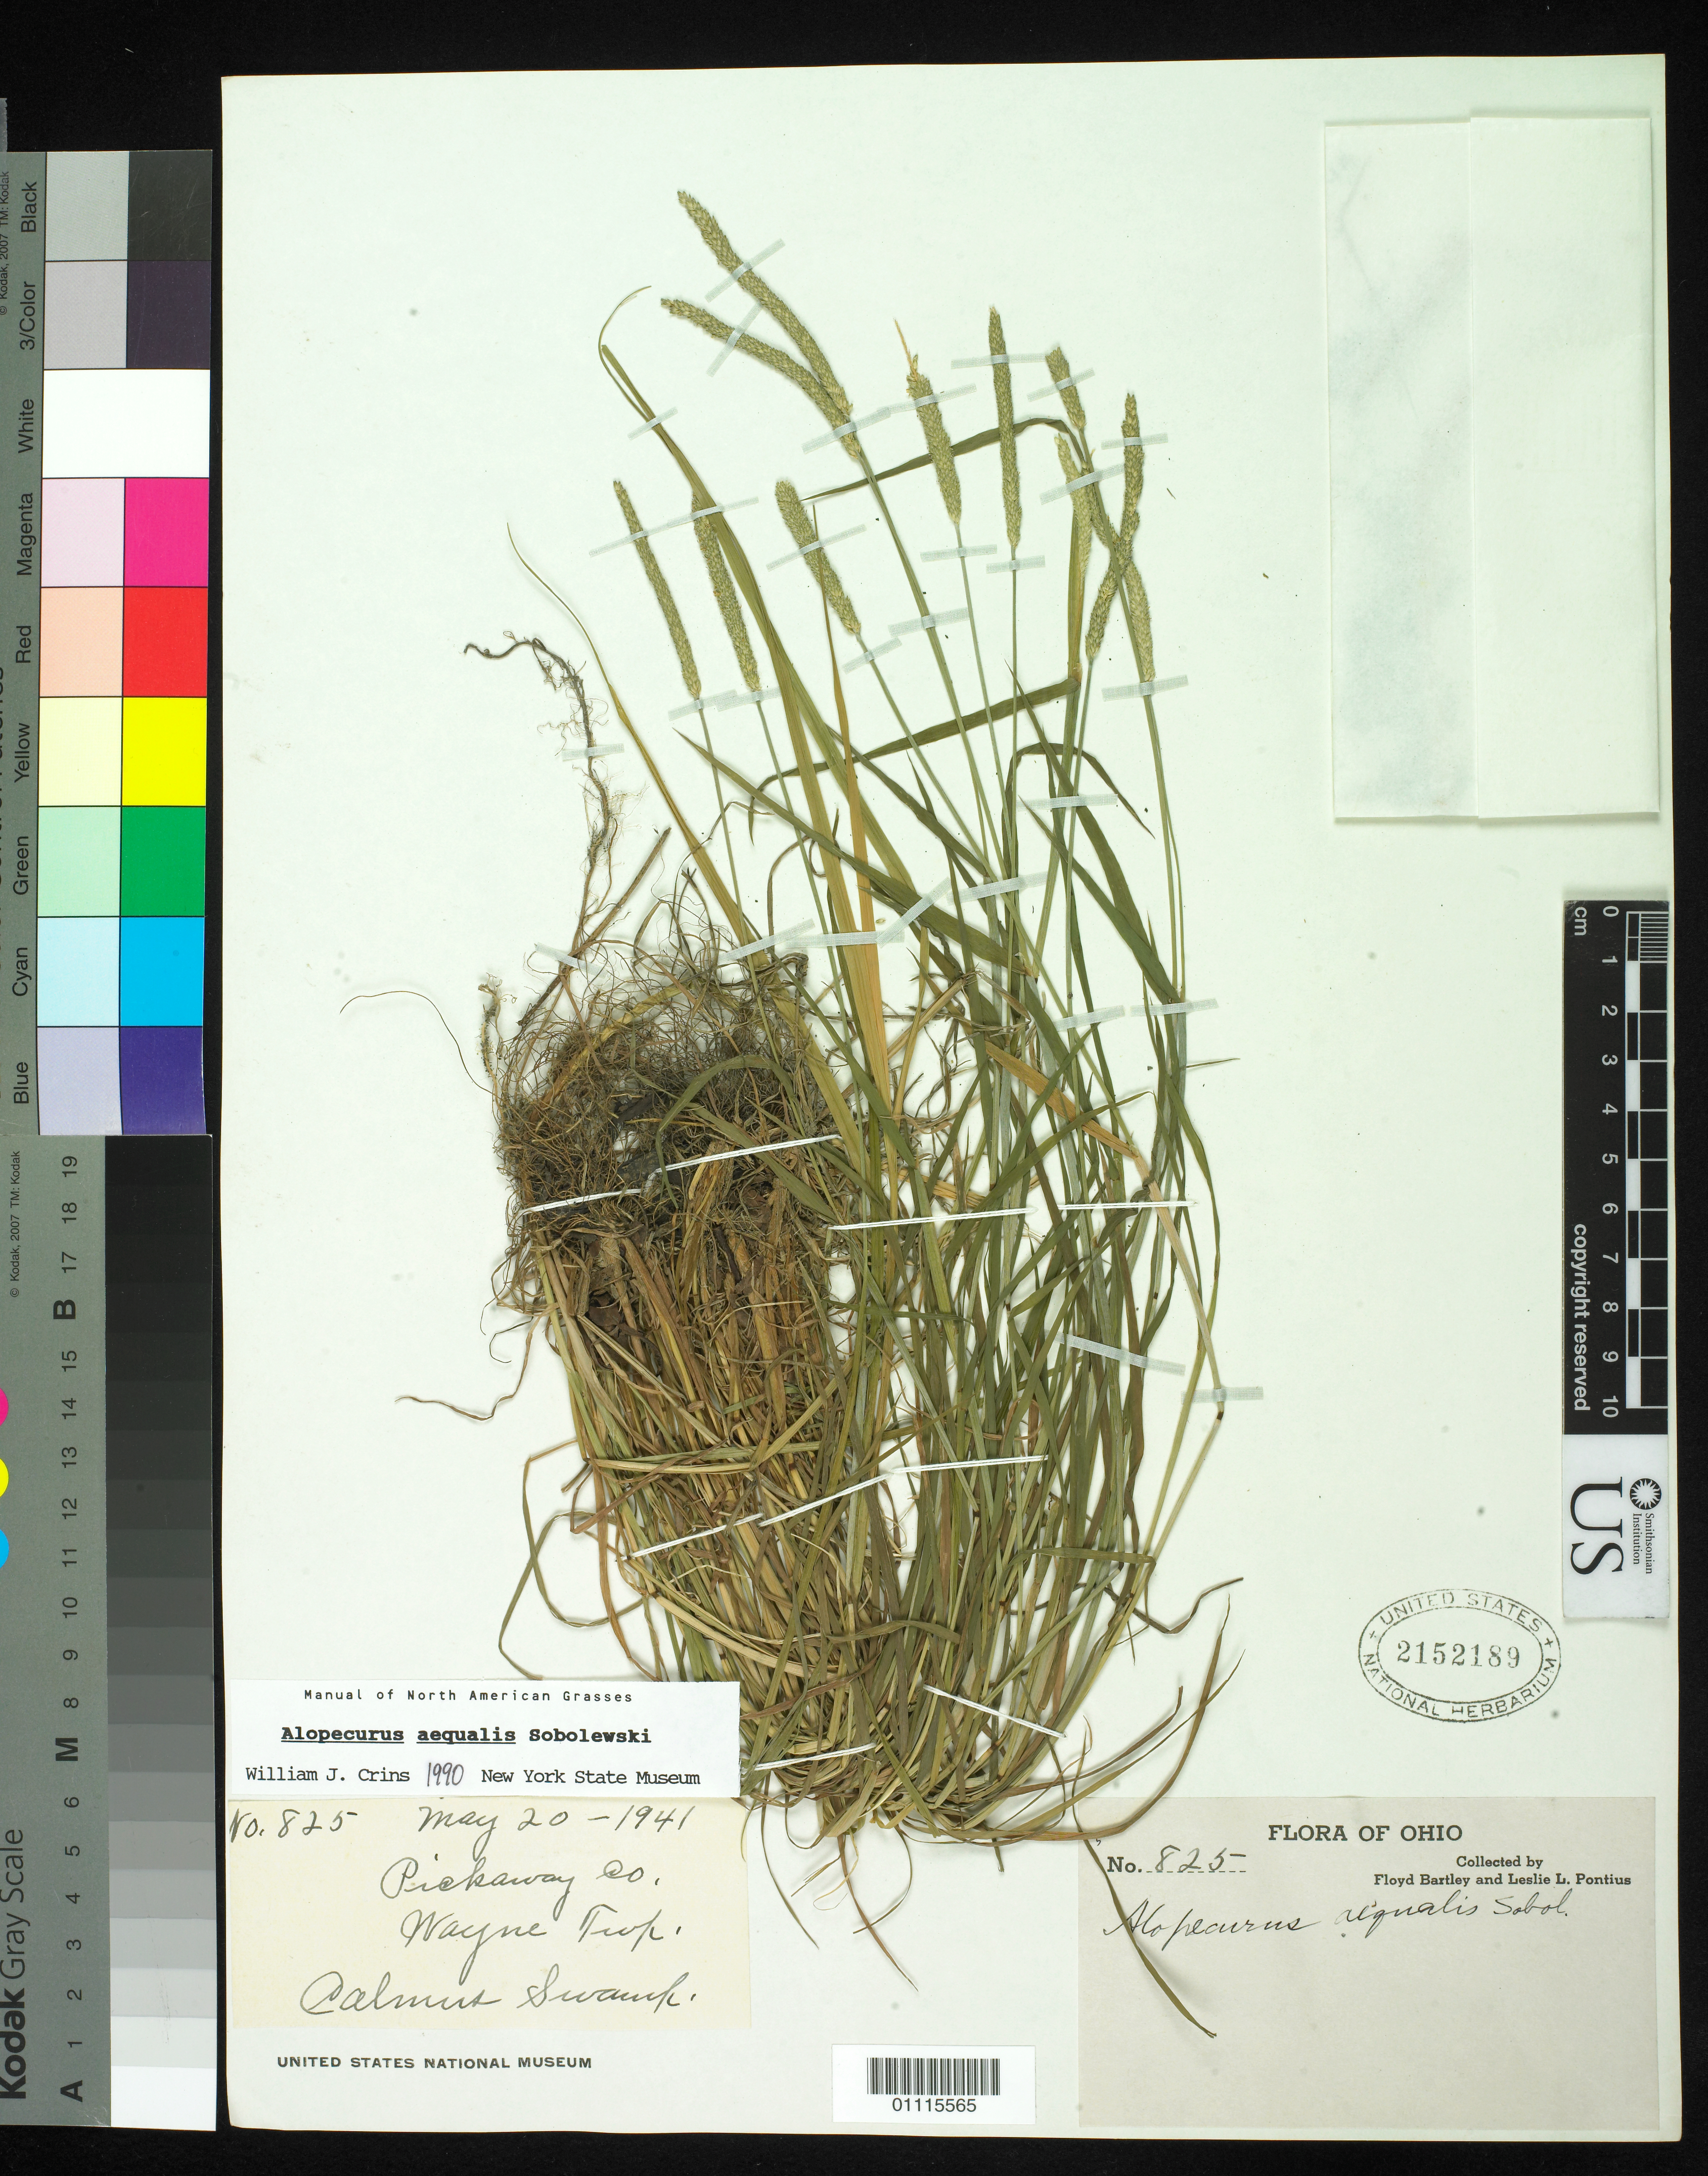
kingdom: Plantae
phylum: Tracheophyta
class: Liliopsida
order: Poales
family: Poaceae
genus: Alopecurus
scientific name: Alopecurus aequalis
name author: Sobol.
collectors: F. Bartley & L. Pontius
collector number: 825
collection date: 1941-05-20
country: United States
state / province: Ohio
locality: Pickaway Co. Wayne Tw.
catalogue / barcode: US 2152189